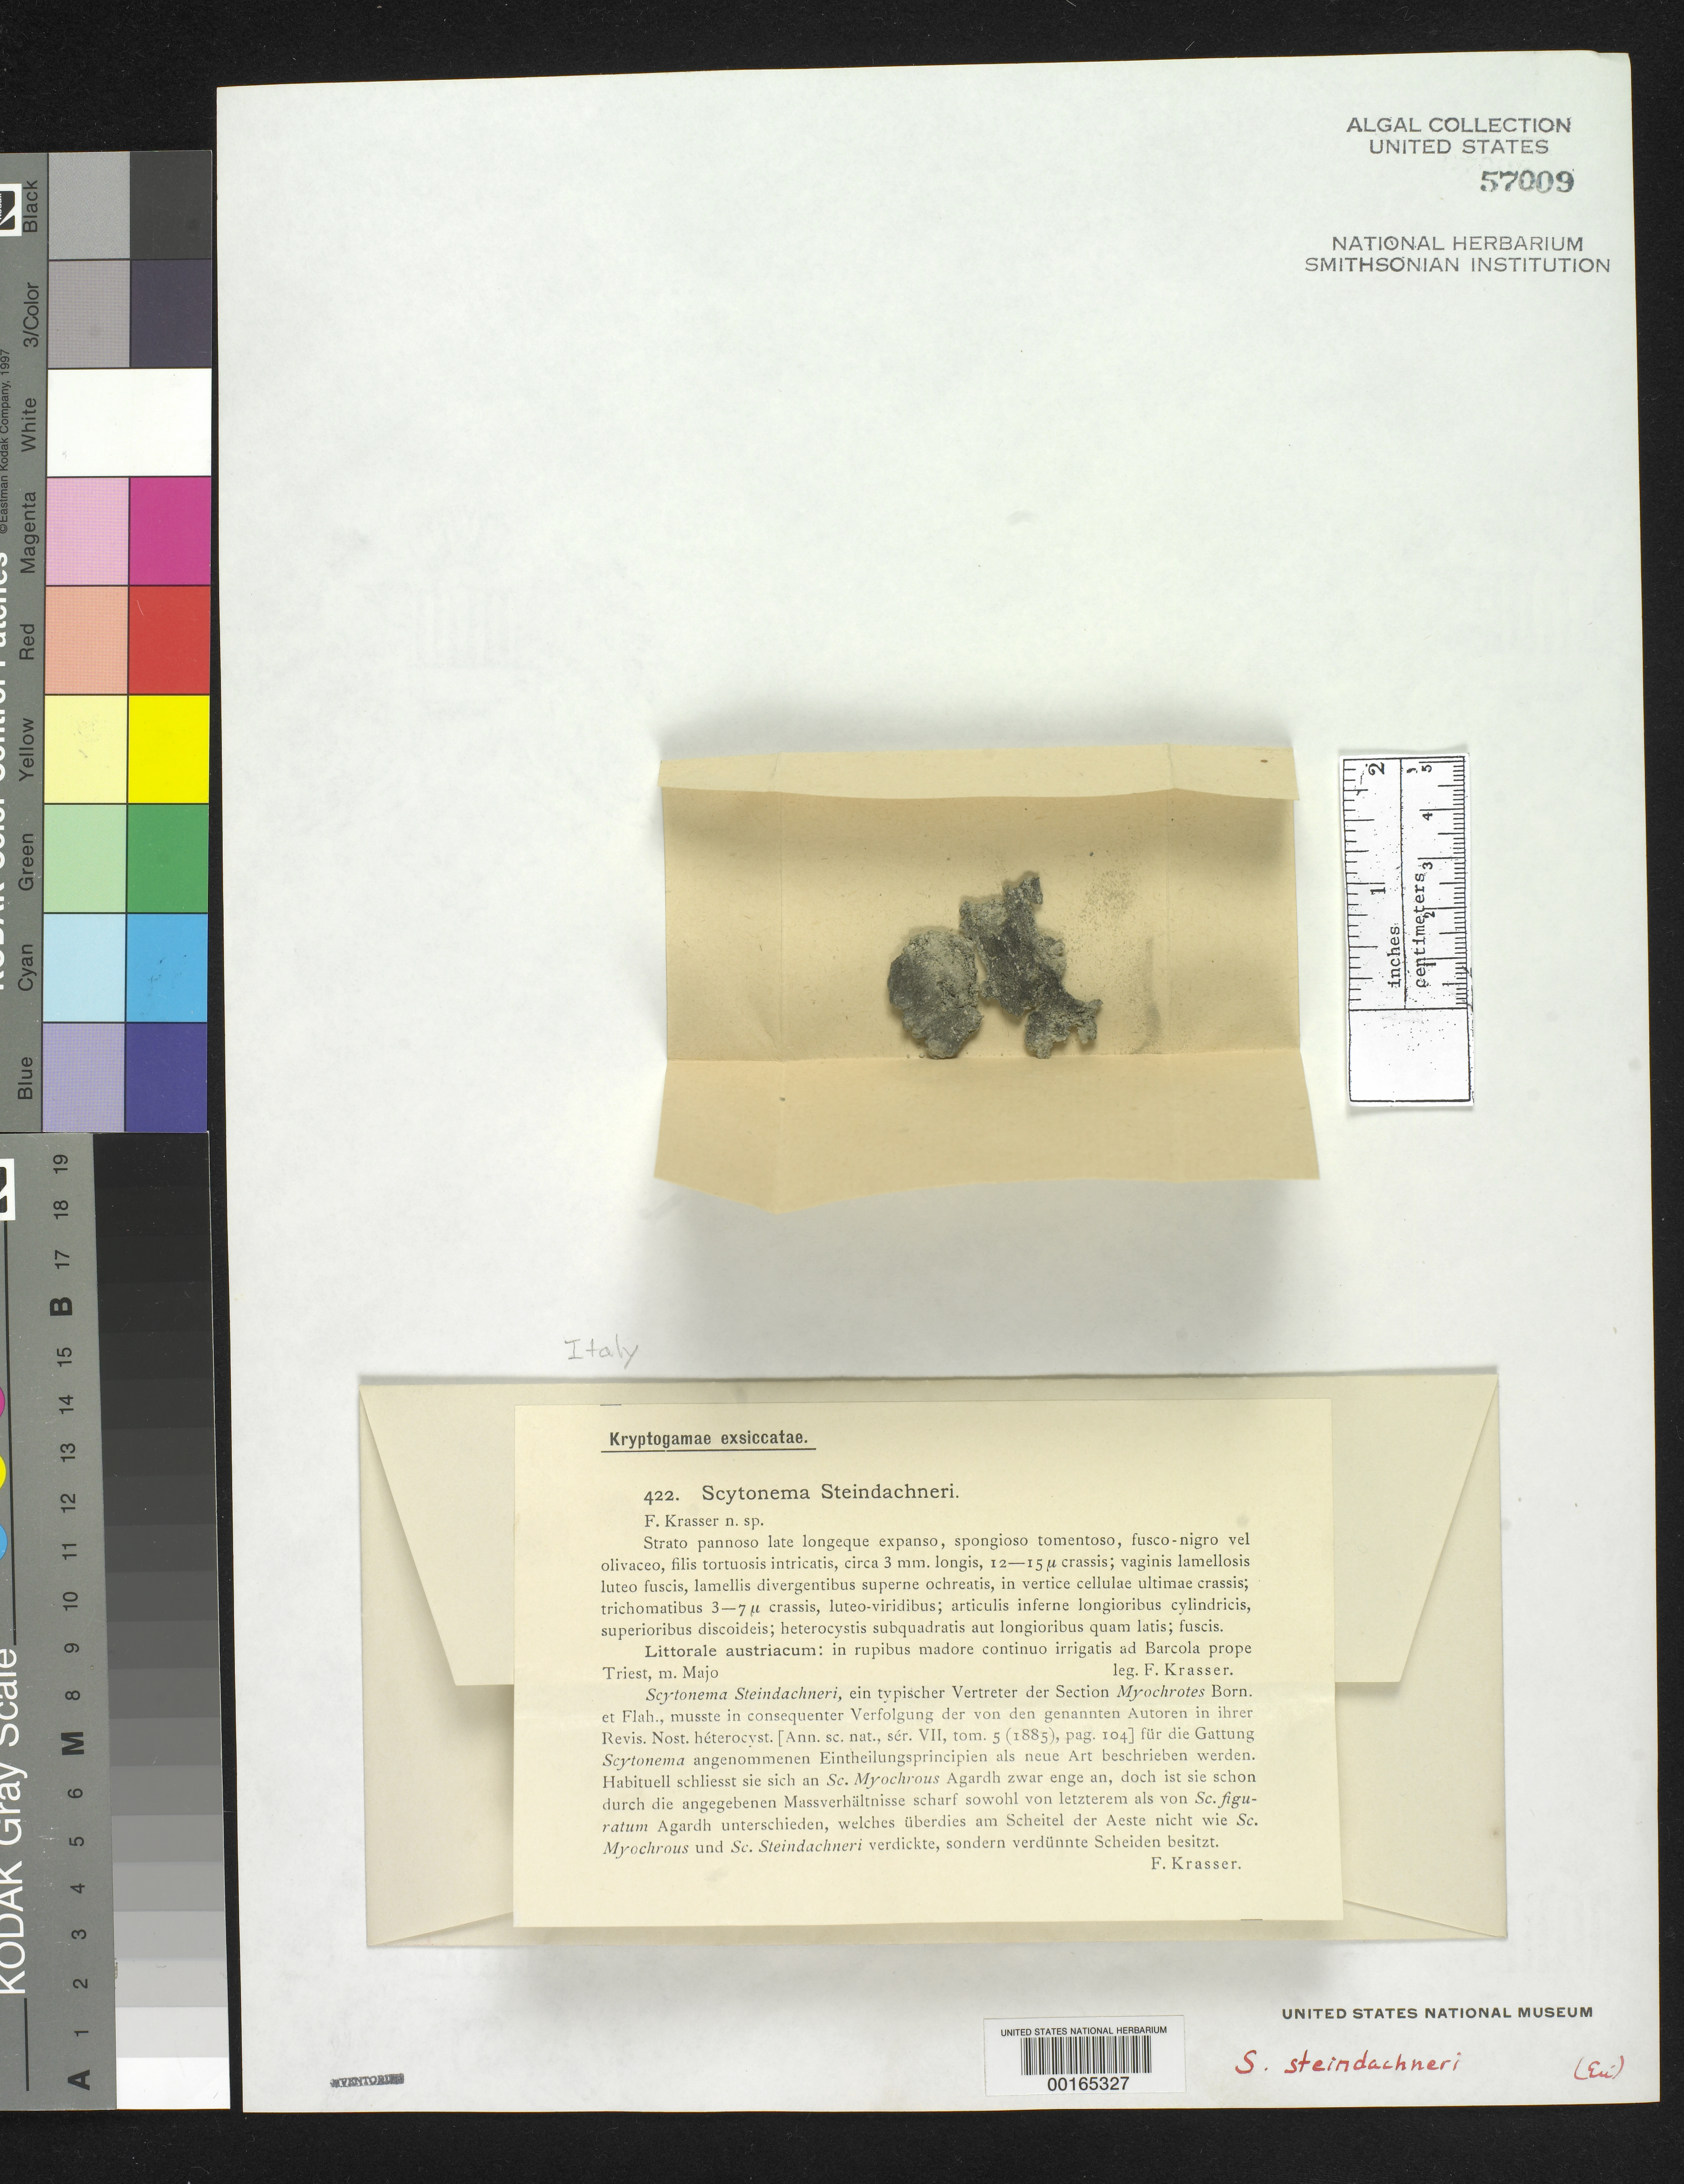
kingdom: Bacteria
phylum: Cyanobacteria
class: Cyanobacteriia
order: Cyanobacteriales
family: Scytonemataceae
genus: Scytonema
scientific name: Scytonema steindachneri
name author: Krasser in Zahlbr.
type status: Isotype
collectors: F. Krasser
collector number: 422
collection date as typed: May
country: Italy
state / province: Friuli-Venezia Giulia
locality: Barcola near Trieste.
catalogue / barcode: US 57009